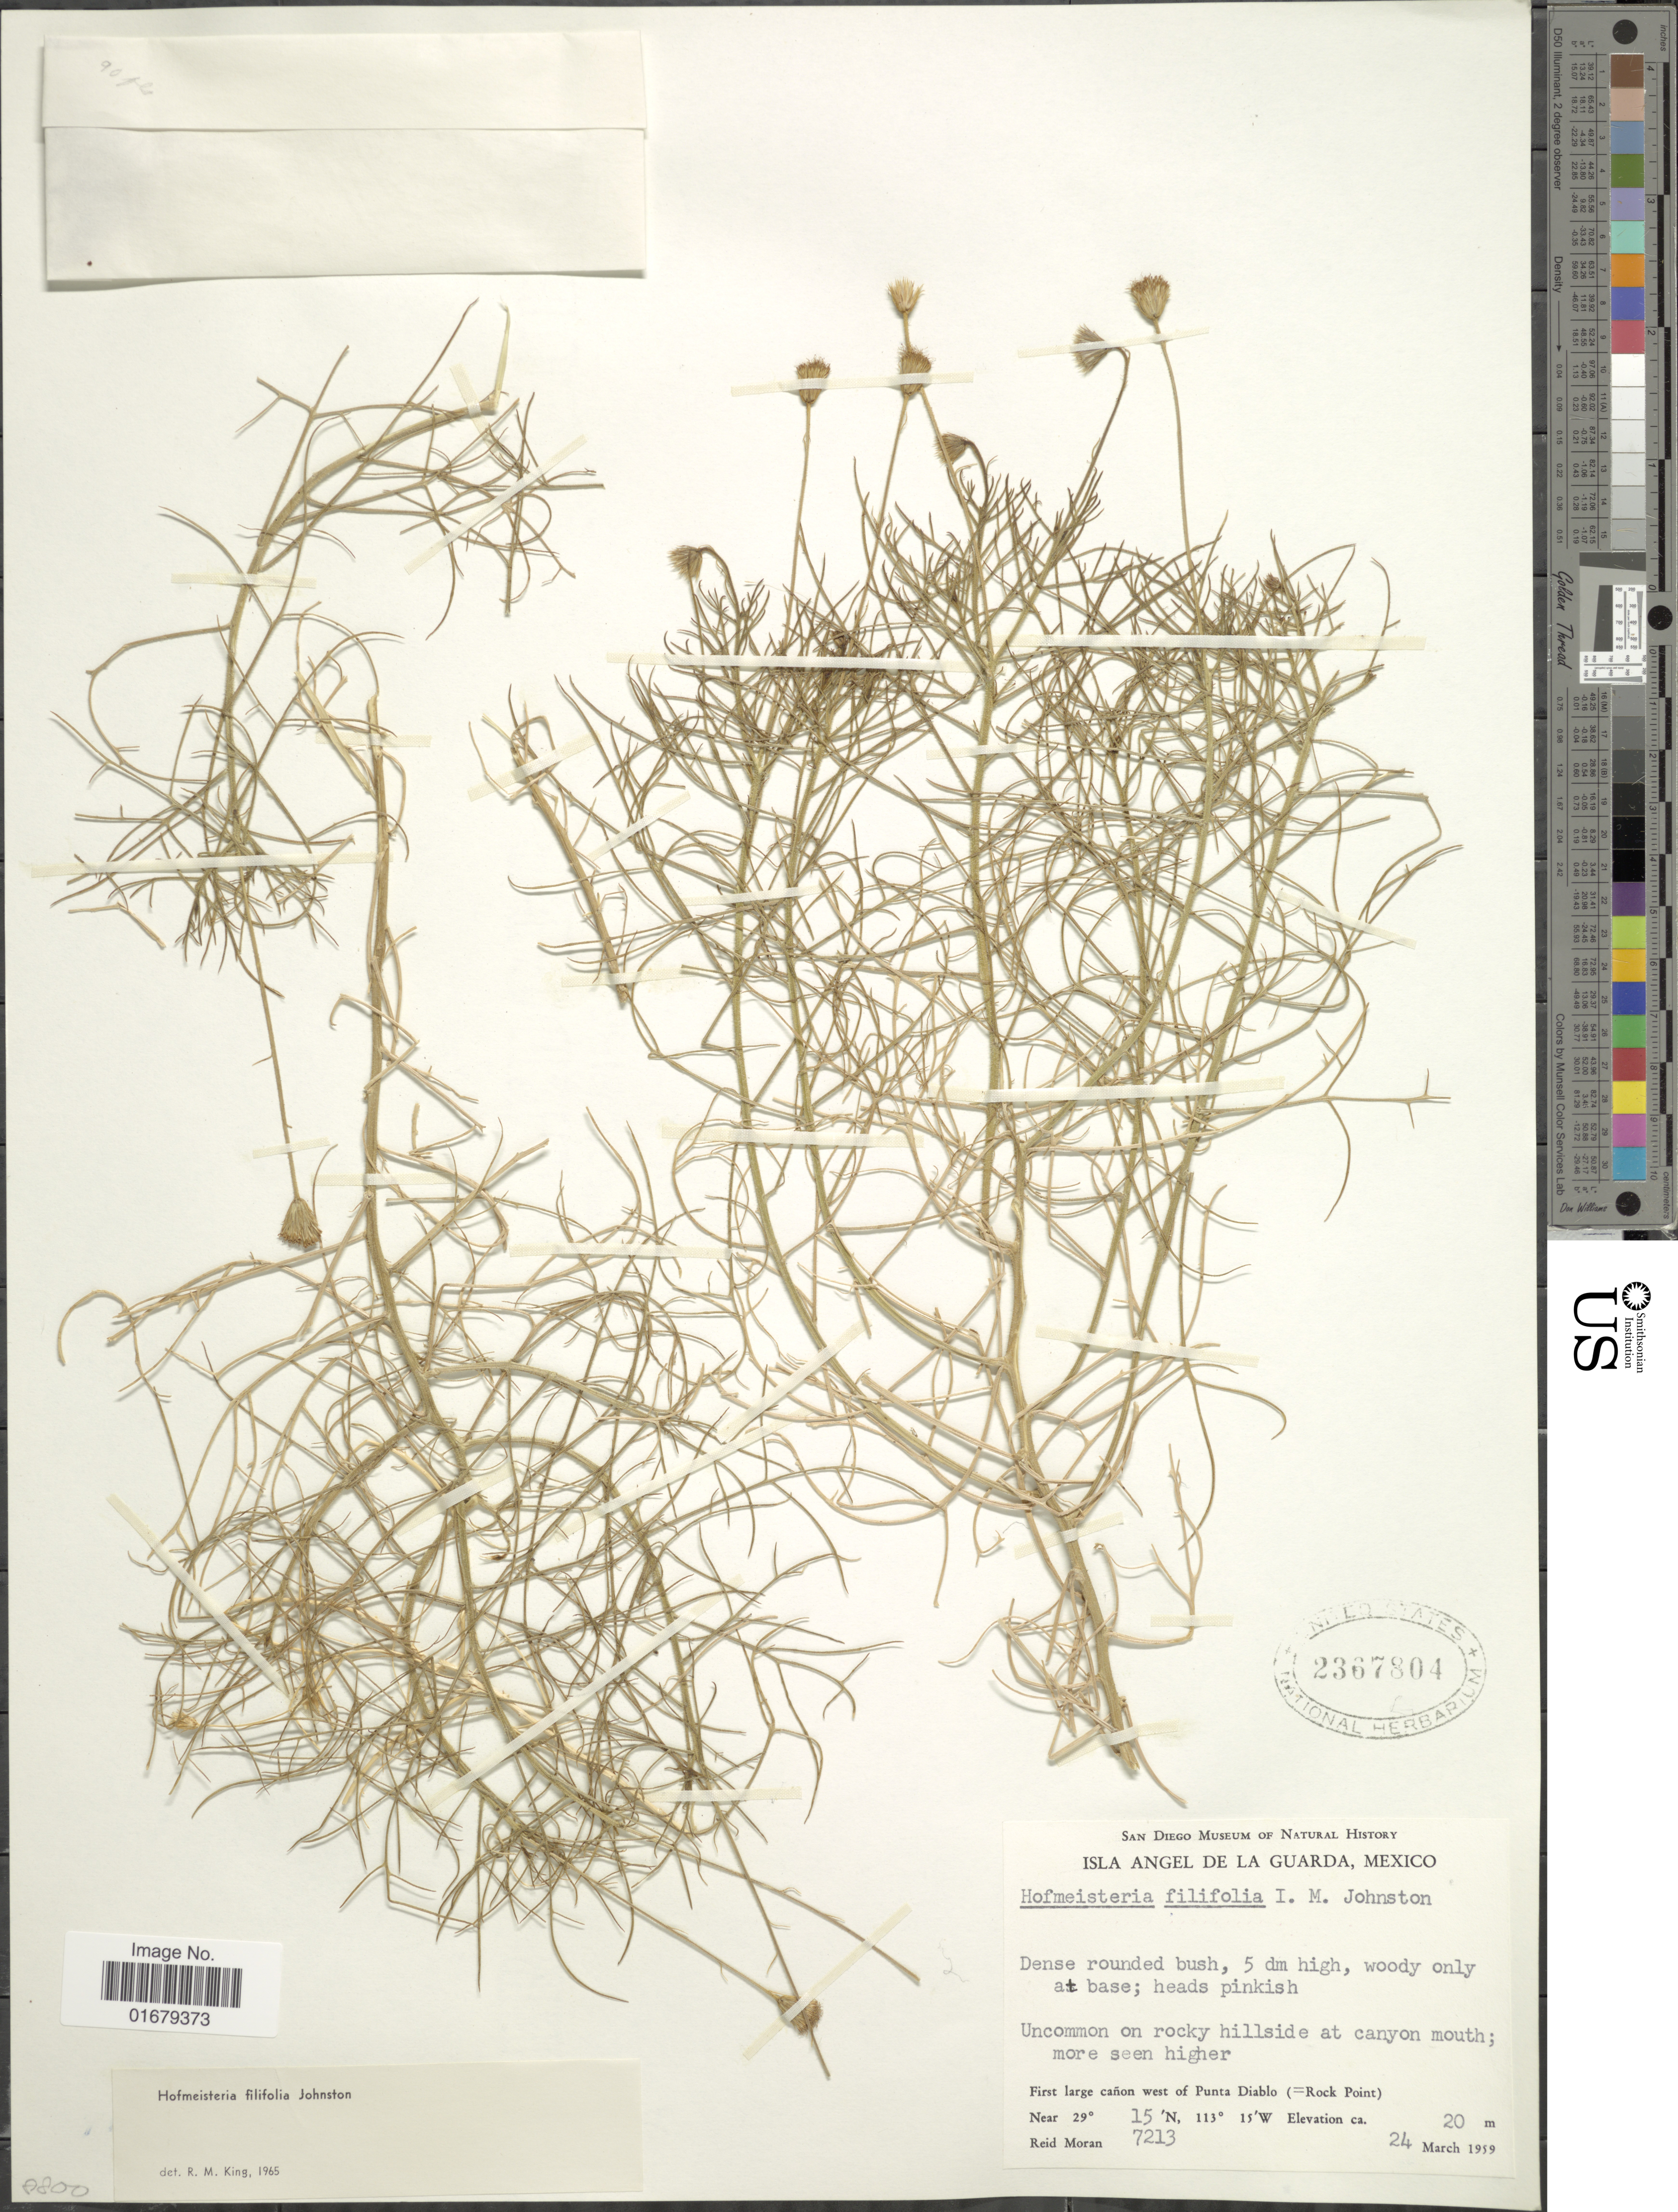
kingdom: Plantae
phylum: Tracheophyta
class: Magnoliopsida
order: Asterales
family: Asteraceae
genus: Hofmeisteria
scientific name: Hofmeisteria filifolia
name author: I.M. Johnst.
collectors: R. Moran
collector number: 7213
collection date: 1959-03-24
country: Mexico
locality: Isla Angel de La Guarda, Uncommon on rocky hillside at canyon mouth more seen higher, First large canon west of Punta Diablo ( = Rock Point )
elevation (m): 20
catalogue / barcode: US 2367804